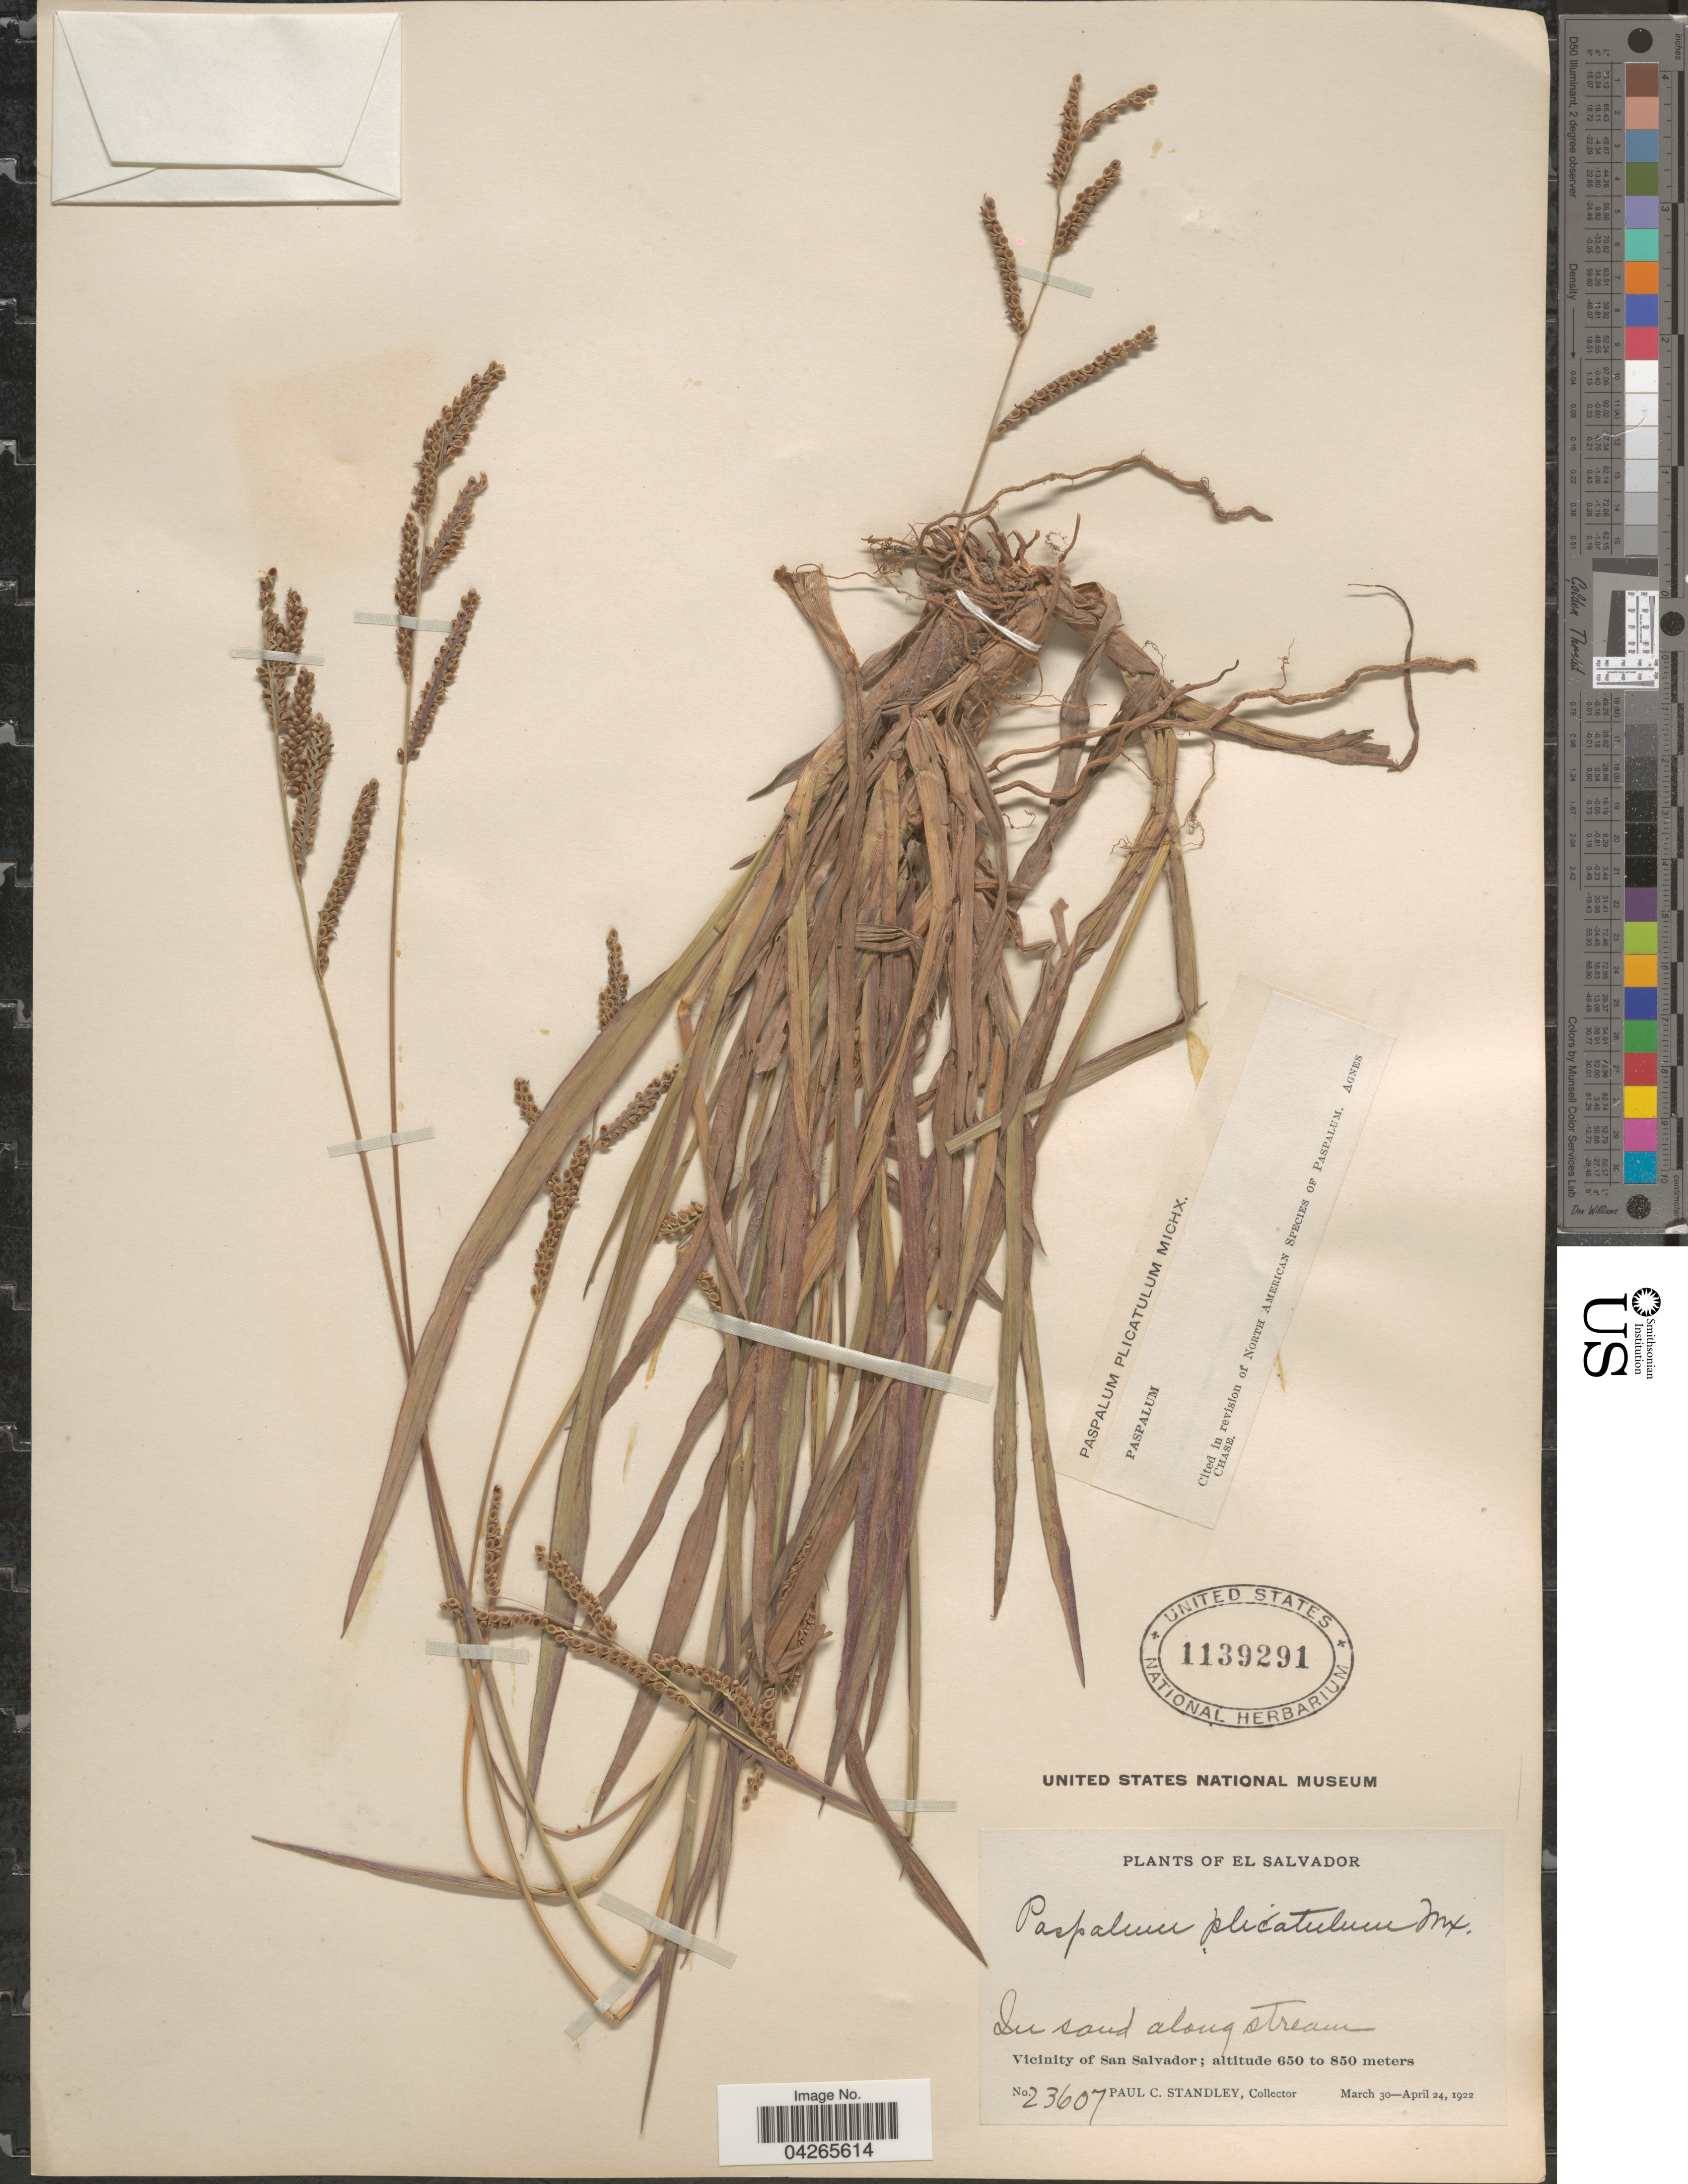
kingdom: Plantae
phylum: Tracheophyta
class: Liliopsida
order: Poales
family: Poaceae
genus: Paspalum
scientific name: Paspalum plicatulum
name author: Michx.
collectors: P. C. Standley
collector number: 23607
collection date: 1922-03-30/1922-04-24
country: El Salvador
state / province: San Salvador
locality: In sand along stream. Vicinity of San Salvador.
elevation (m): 650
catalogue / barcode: US 1139291